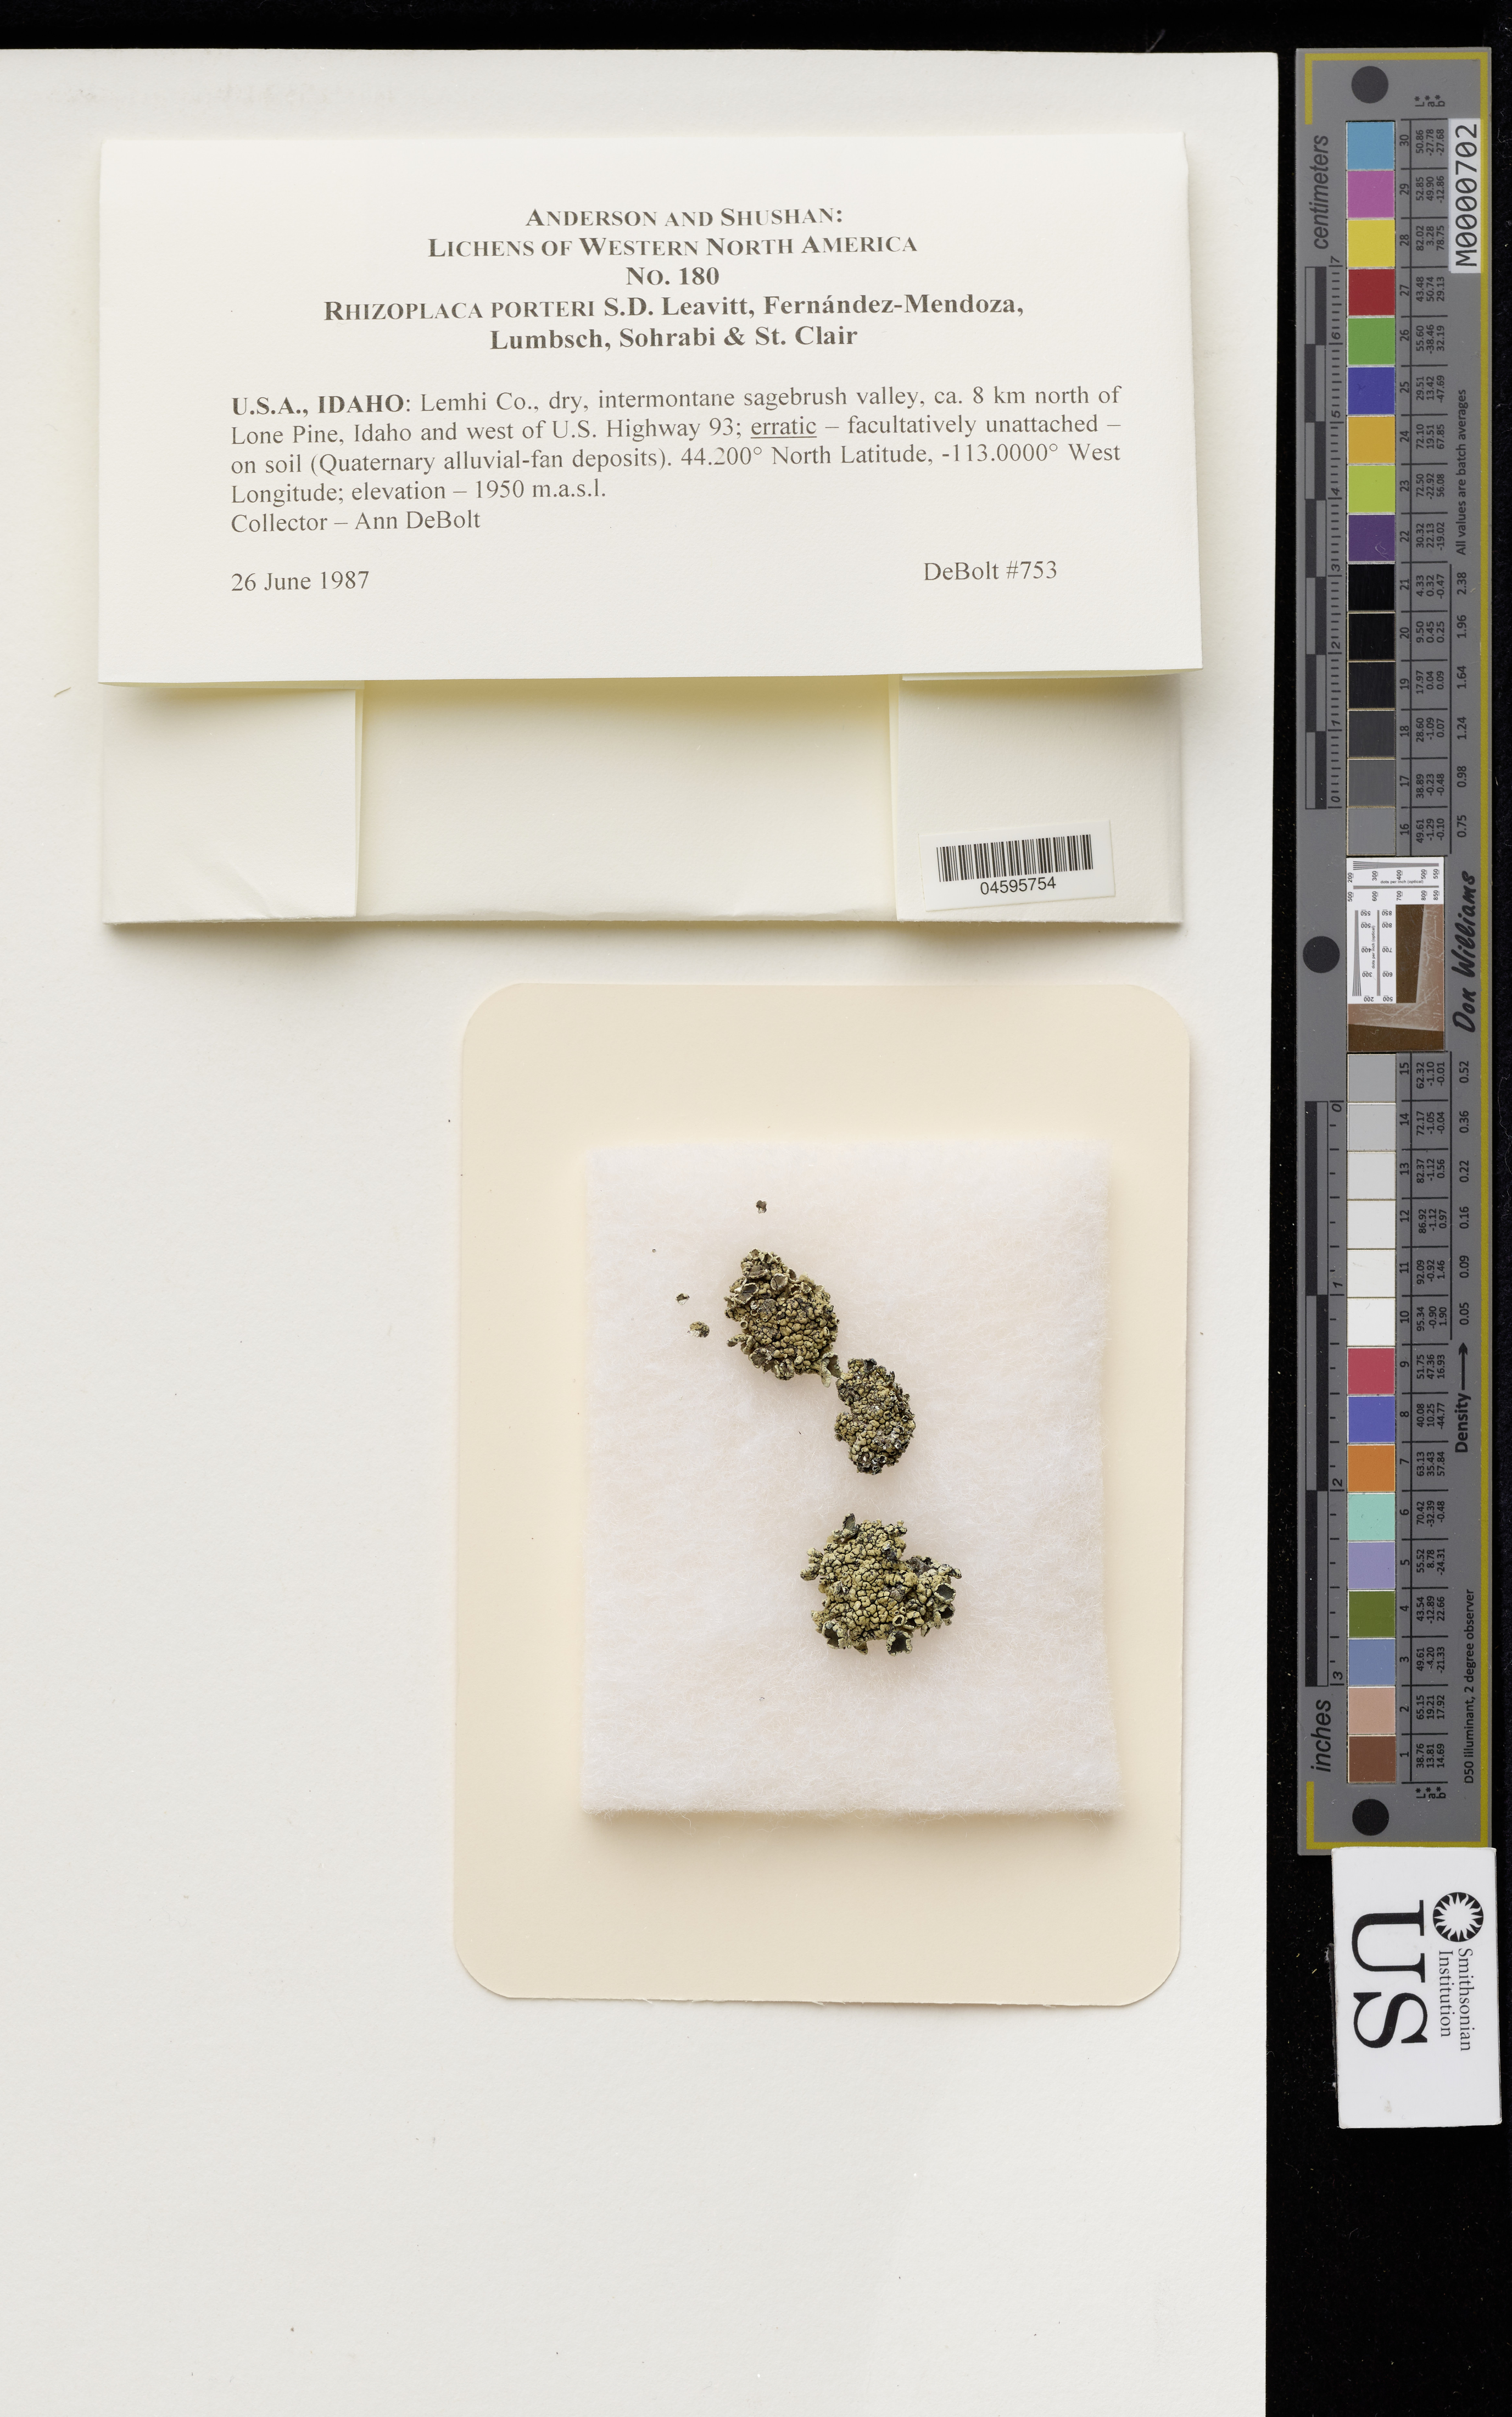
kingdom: Fungi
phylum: Ascomycota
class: Lecanoromycetes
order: Lecanorales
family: Lecanoraceae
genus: Rhizoplaca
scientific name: Rhizoplaca porteri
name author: S.D. Leav. et al.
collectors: A. DeBolt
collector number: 753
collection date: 1987-06-26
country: United States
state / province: Idaho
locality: Lemhi Co., dry, intermontane sagebrush valley, ca. 8 km north of Lone Pine, Idaho and west of U.S. Highway 93.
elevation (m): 1950